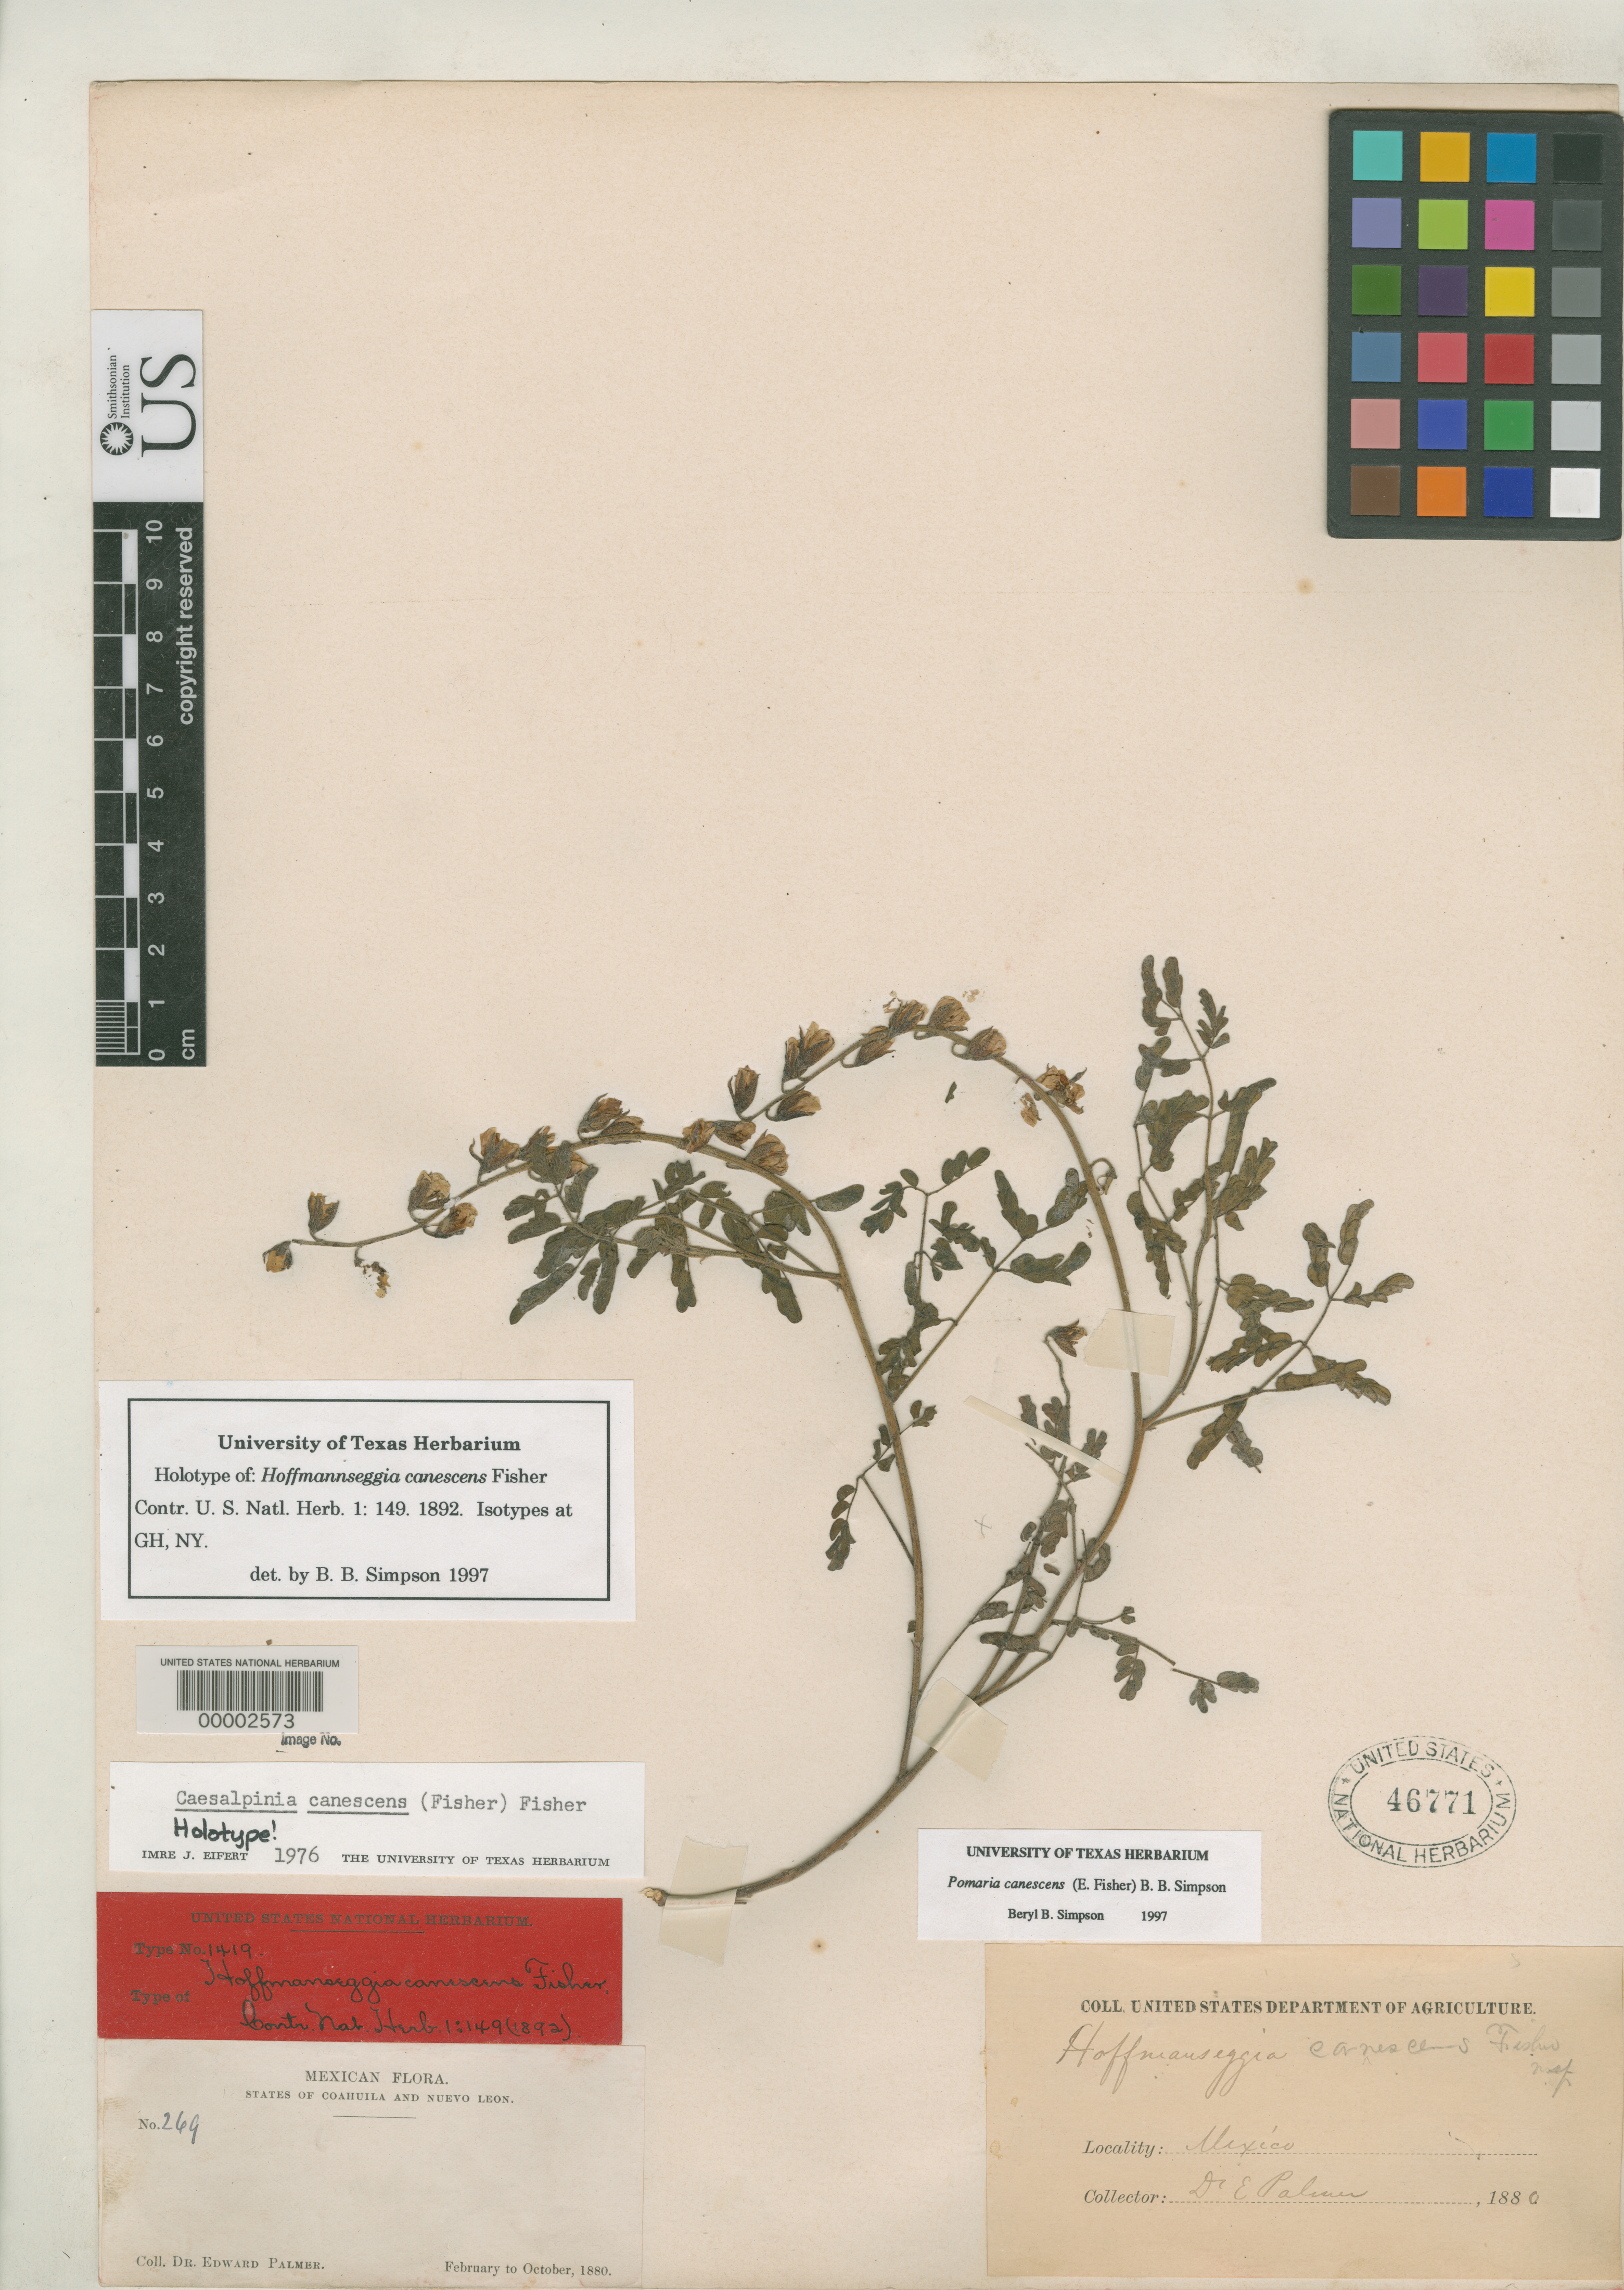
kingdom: Plantae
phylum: Tracheophyta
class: Magnoliopsida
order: Fabales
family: Fabaceae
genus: Hoffmannseggia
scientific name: Hoffmannseggia canescens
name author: Fisher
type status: Lectotype; Type Collection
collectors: E. Palmer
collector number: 269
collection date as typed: Feb 1880 to -- Oct 1880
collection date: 1880-02/1880-10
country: México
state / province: Coahuila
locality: States of Coahuila and Nuevo Leon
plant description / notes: This must be the lectotype as (effectively, cited as "holotype") lectotypified by B.B. Simpson, although it is not one of the two (syn) type specimens explicitly cited in the protologue. Specimen annotated as "holotype" by I.J. Eifert (1976) and by B.B. Simpson (1997); protologue cites one collection (Palmer 269) but two herbaria: "Type in Herb. Gray, and J. Donnell-Smith." [This specimen, USNH 46771, did not come from the John Donnell Smith herbarium; see USNH 942378 for one that did.]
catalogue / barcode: US 46771